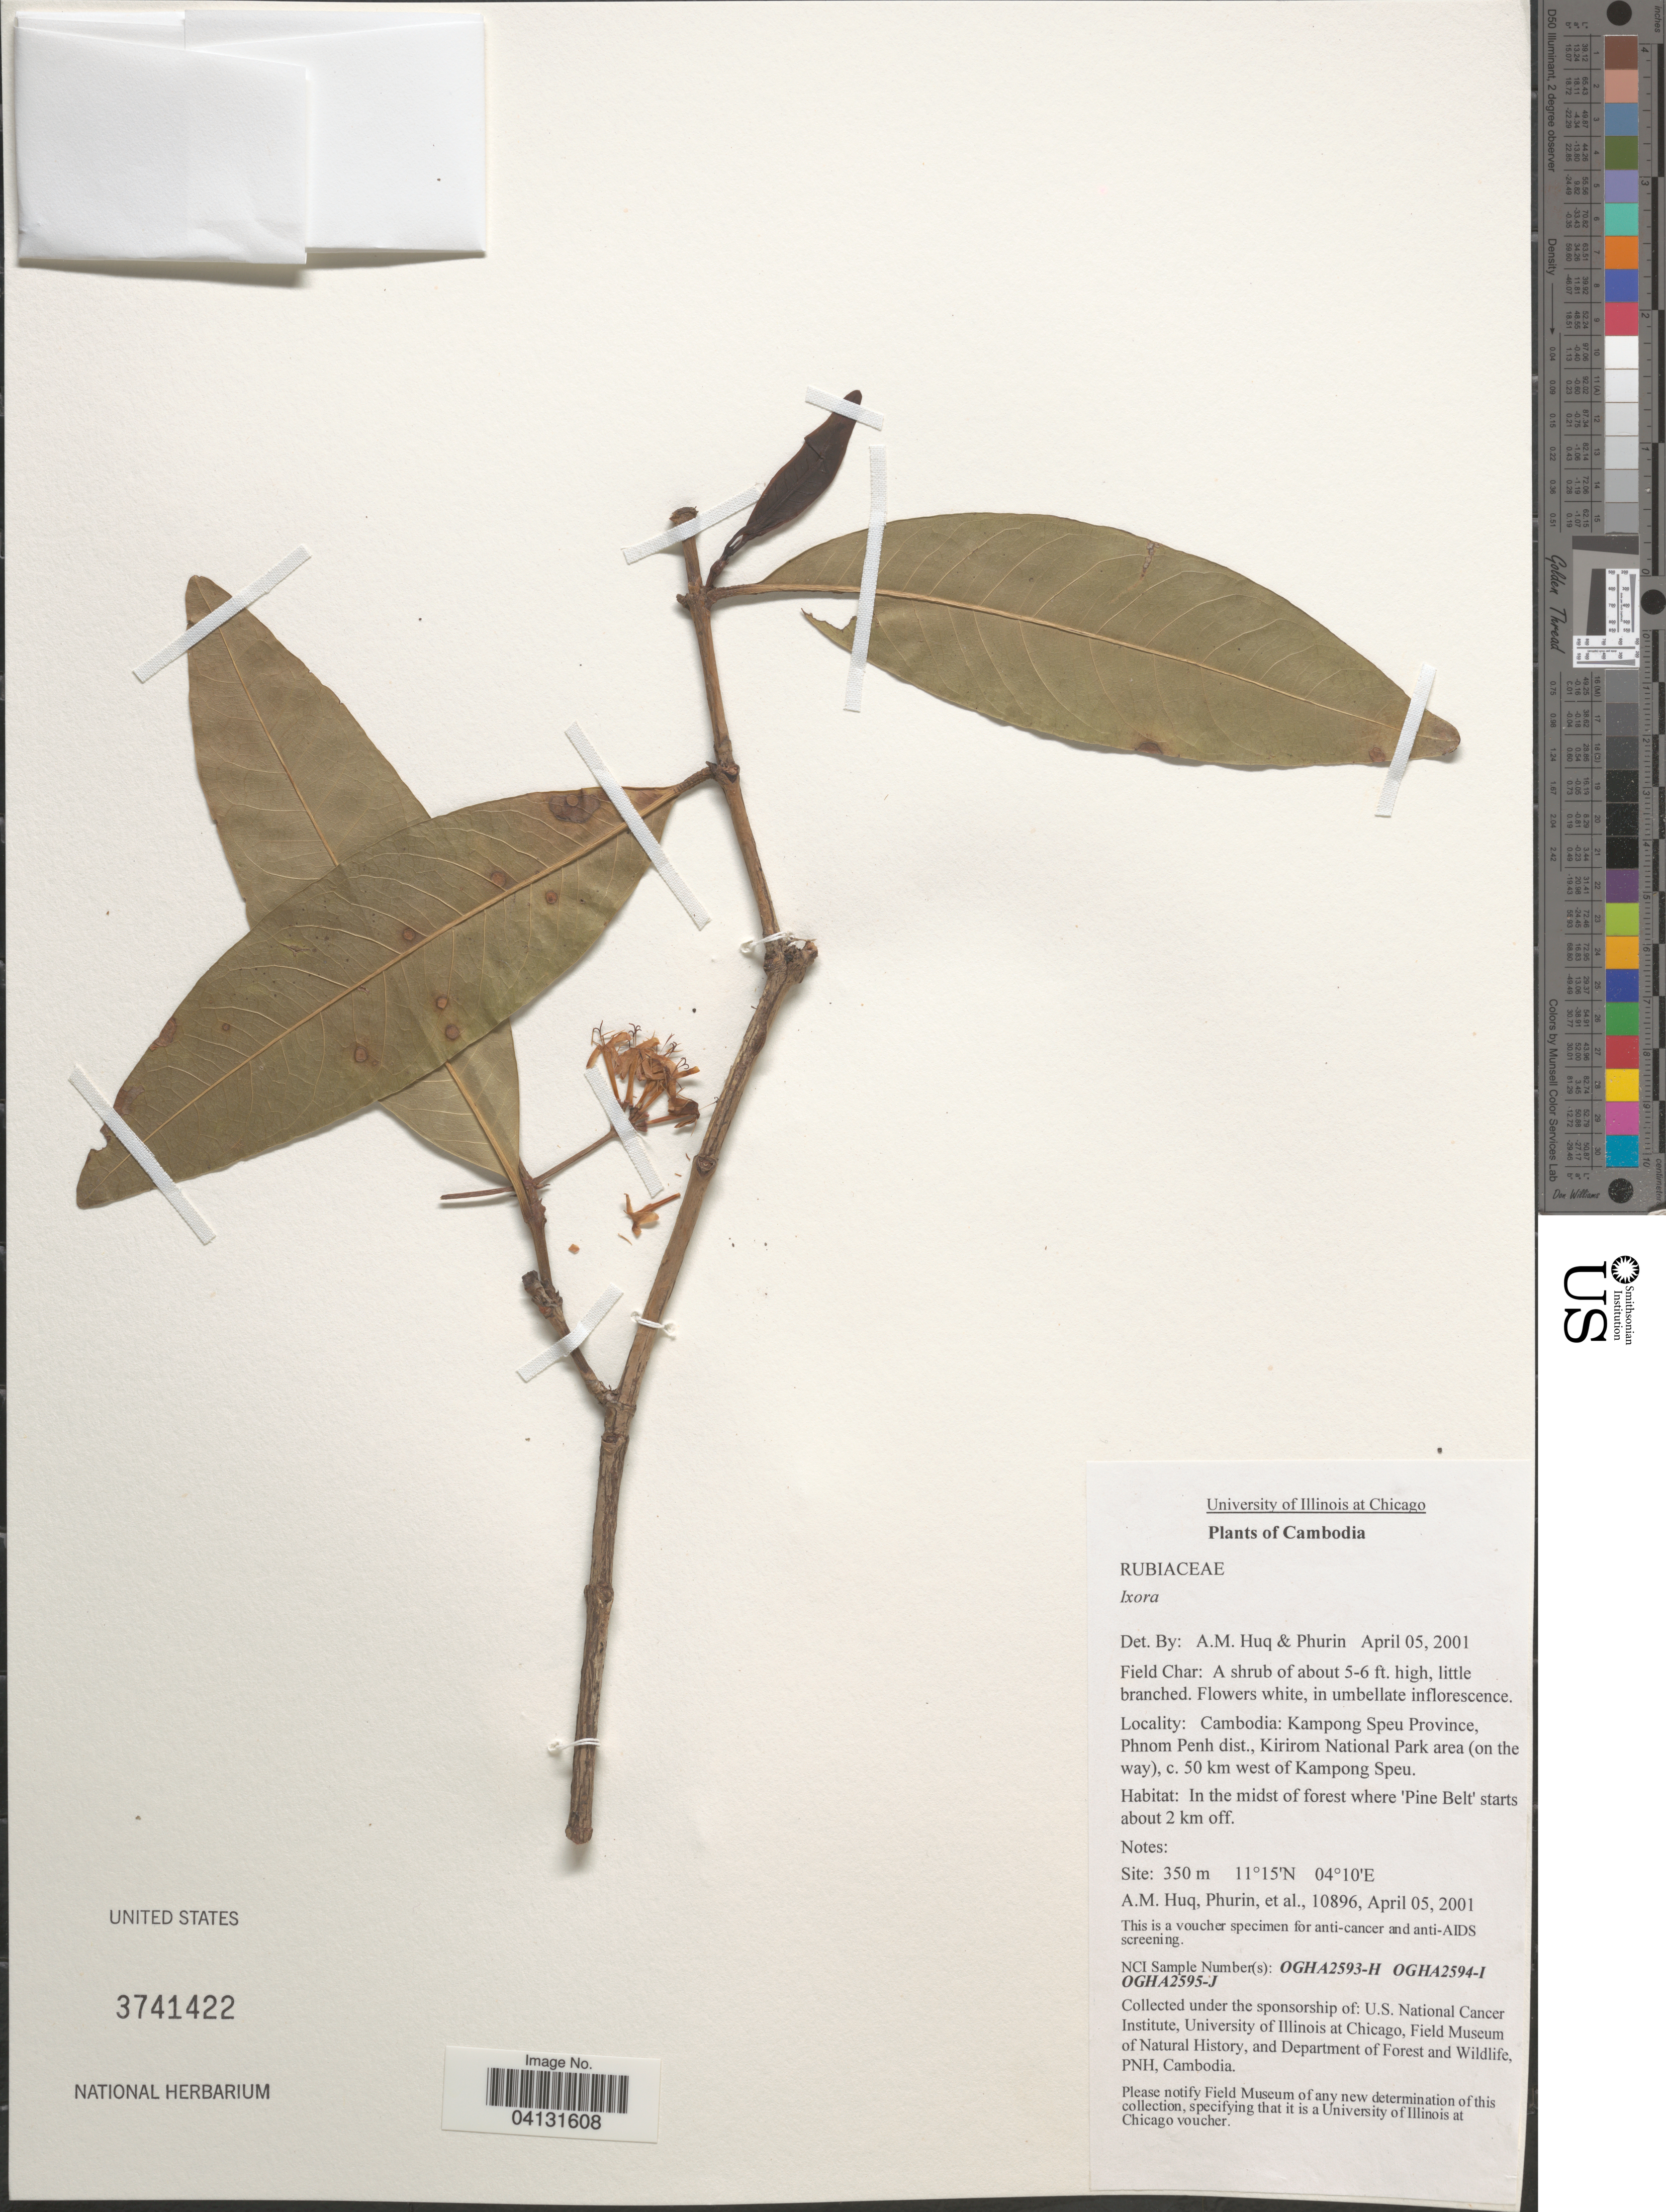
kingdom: Plantae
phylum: Tracheophyta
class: Magnoliopsida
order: Gentianales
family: Rubiaceae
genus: Ixora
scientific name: Ixora sp.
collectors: A. M. Huq, -. Phurin & et al.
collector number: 10896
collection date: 2001-04-05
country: Cambodia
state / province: Kampong Speu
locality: Phnom Penh dist., Kirirom National Park area (on the way), c. 50 km west of Kampong Speu. In the midst of forest where 'Pine Belt' starts about 2 km off.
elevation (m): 350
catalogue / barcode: US 3741422